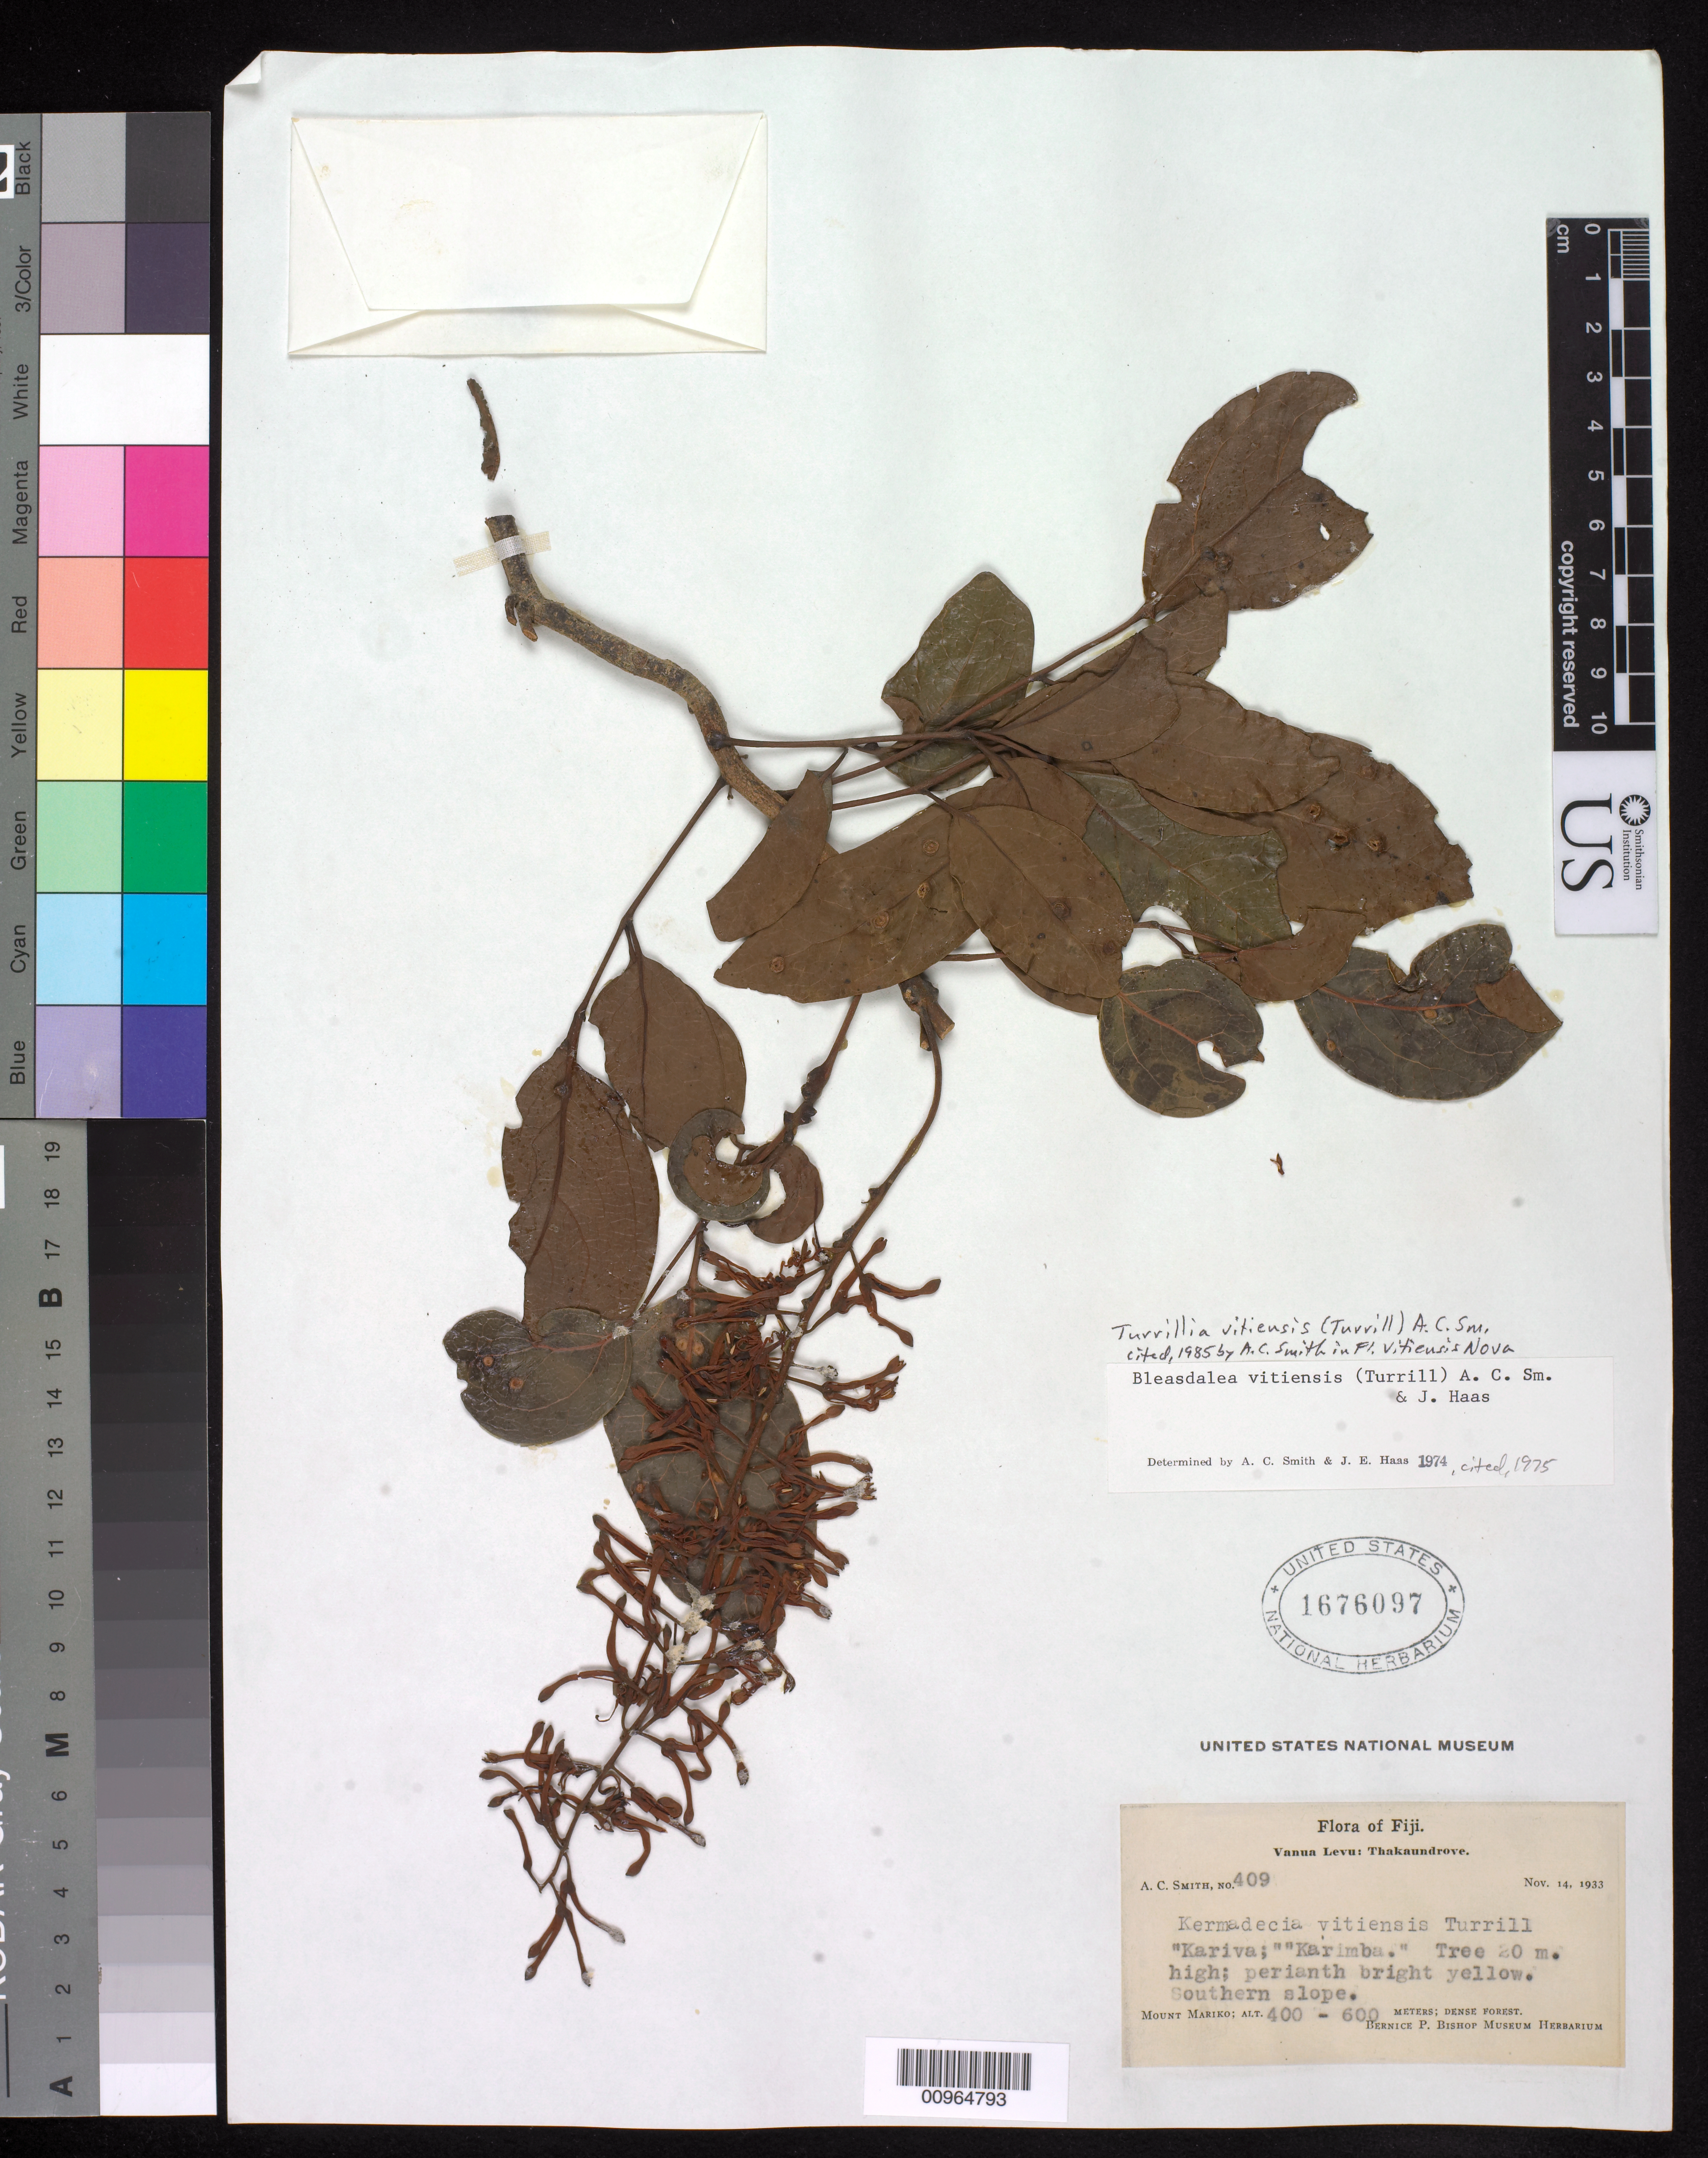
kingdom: Plantae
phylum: Tracheophyta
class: Magnoliopsida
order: Proteales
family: Proteaceae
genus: Turrillia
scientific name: Turrillia vitiensis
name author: (Turill) A.C. Sm.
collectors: C. A. Smith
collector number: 409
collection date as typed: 14 Nov 1933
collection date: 1933-11-14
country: Fiji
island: Vanua Levu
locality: Thakaundrove; Mount Mariko; Southern slope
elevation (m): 400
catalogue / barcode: US 1676097